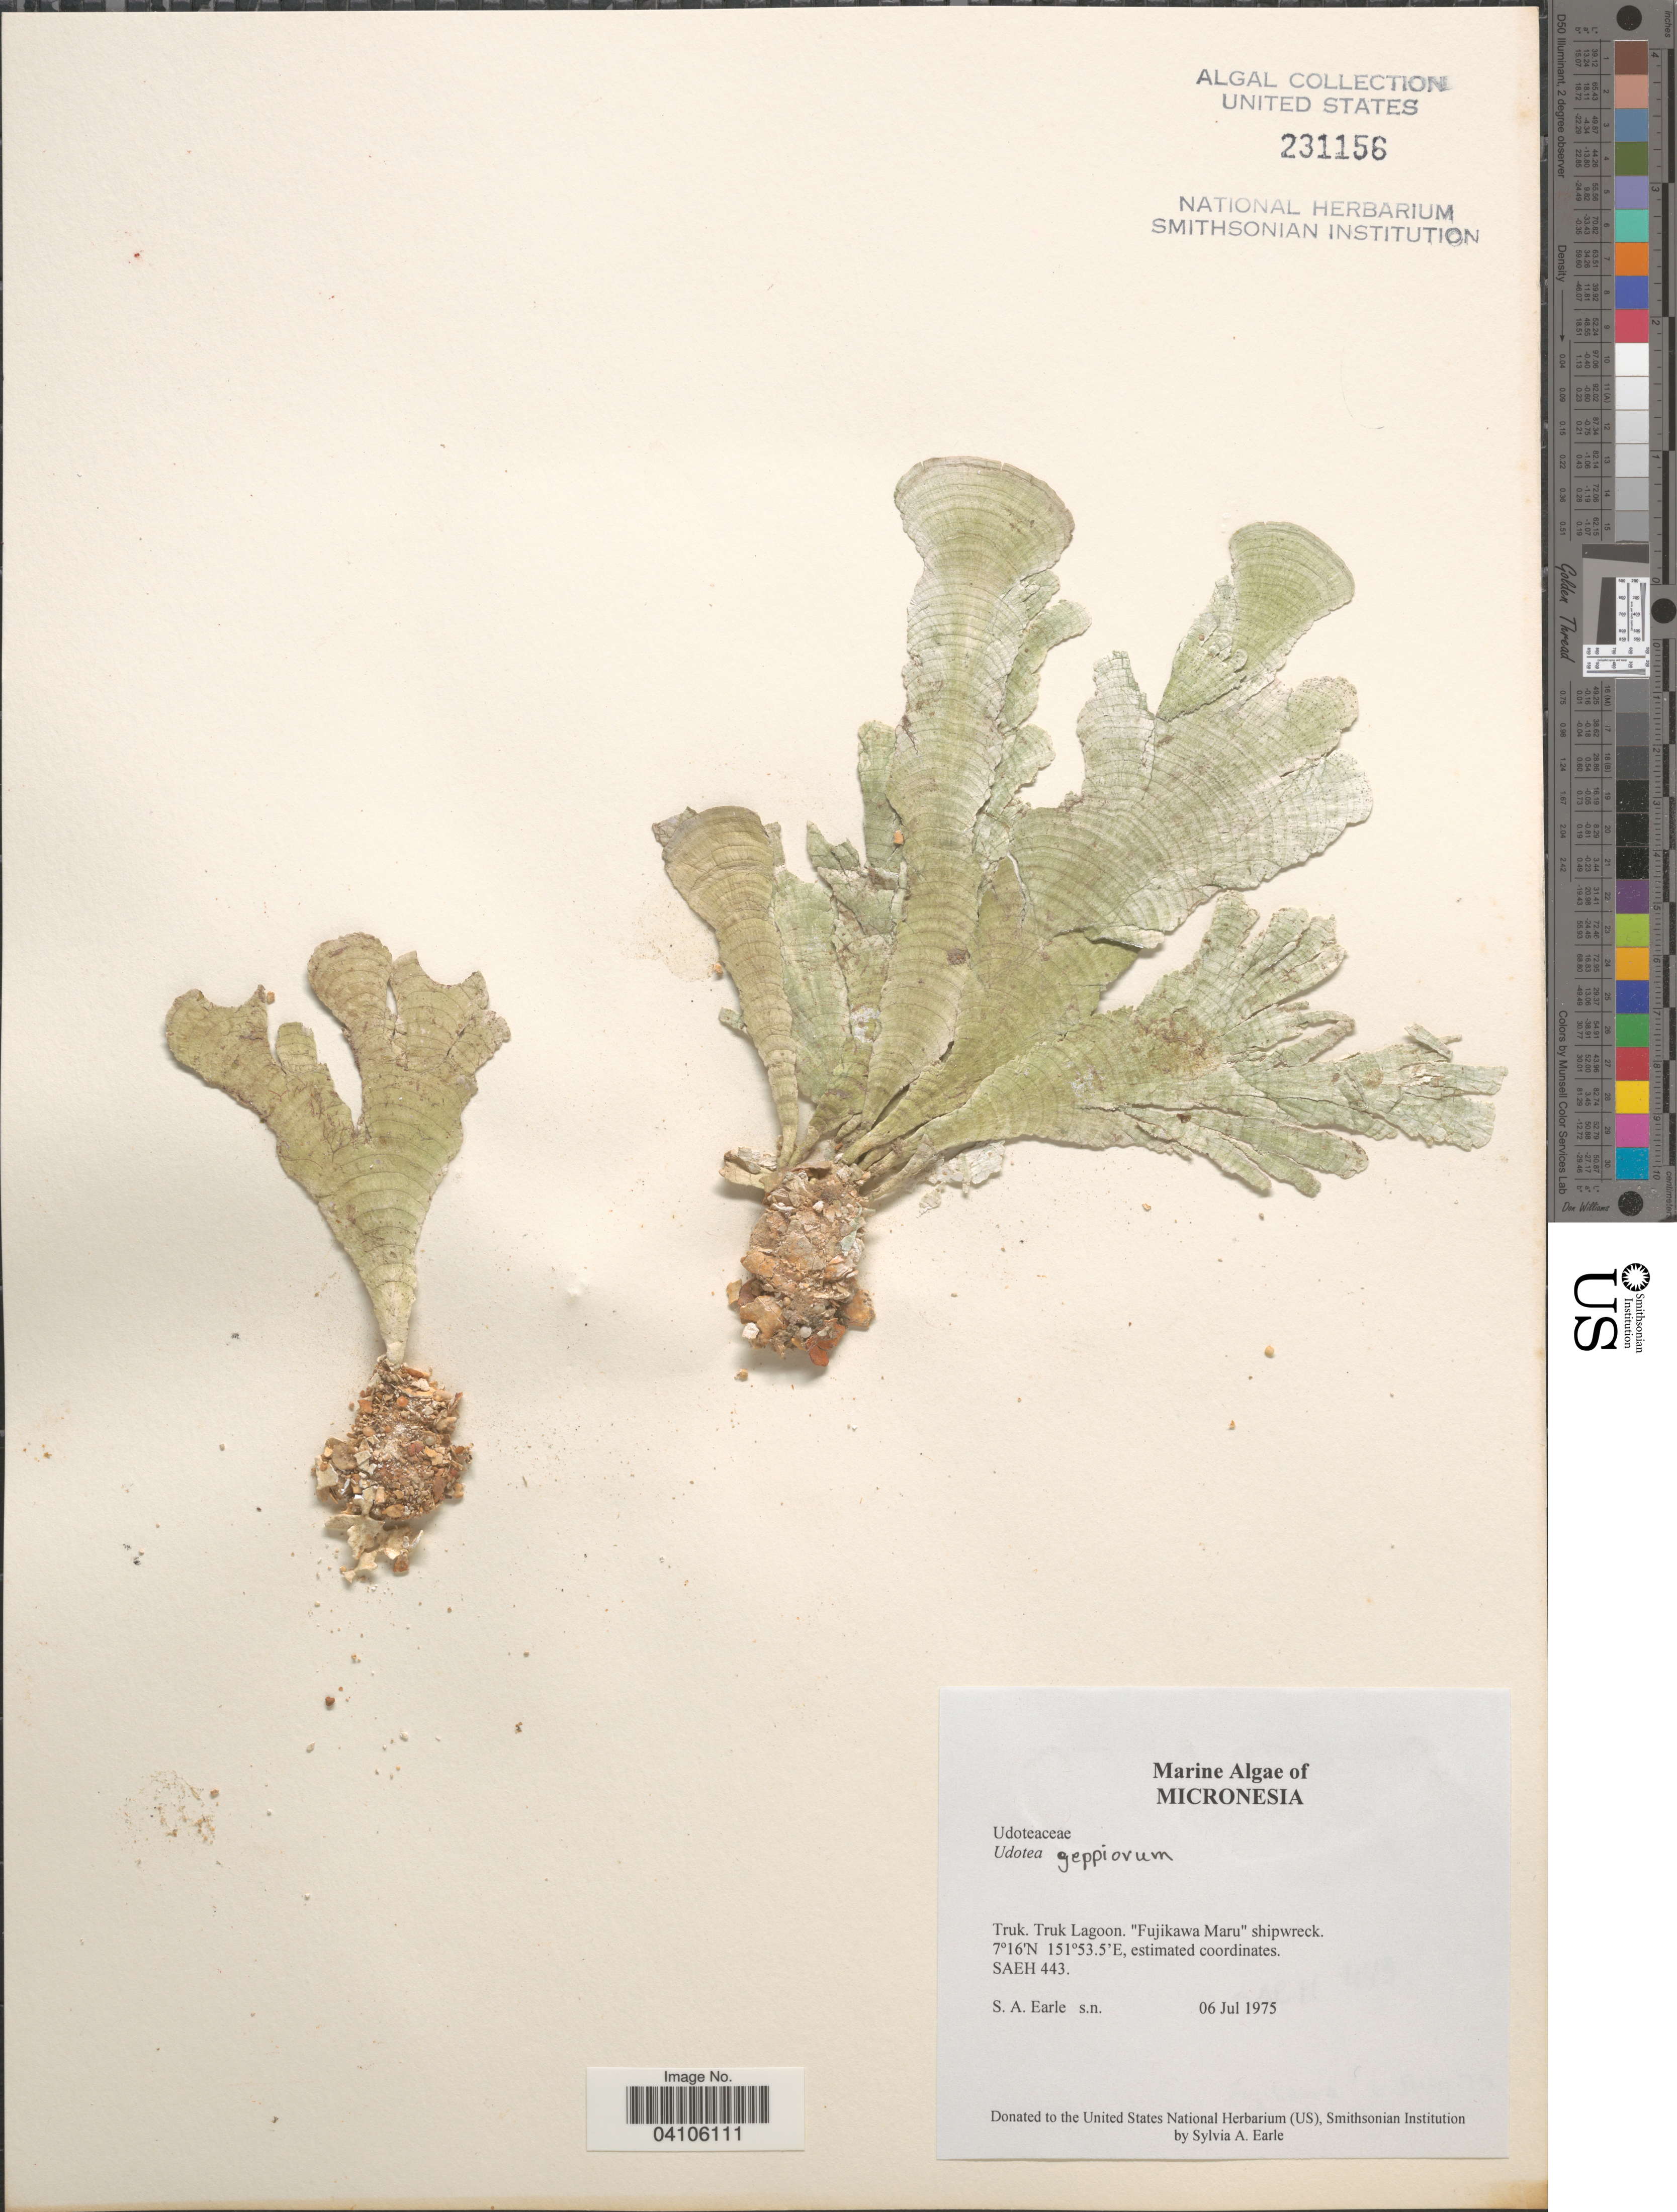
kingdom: Plantae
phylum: Chlorophyta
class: Ulvophyceae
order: Bryopsidales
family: Udoteaceae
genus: Udotea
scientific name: Udotea geppiorum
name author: Yamada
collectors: S. A. Earle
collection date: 1975-07-06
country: Micronesia, Federated States of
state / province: Truk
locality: Micronesia. Truk Lagoon. "Fujikawa Maru" shipwreck.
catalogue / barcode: US 231156